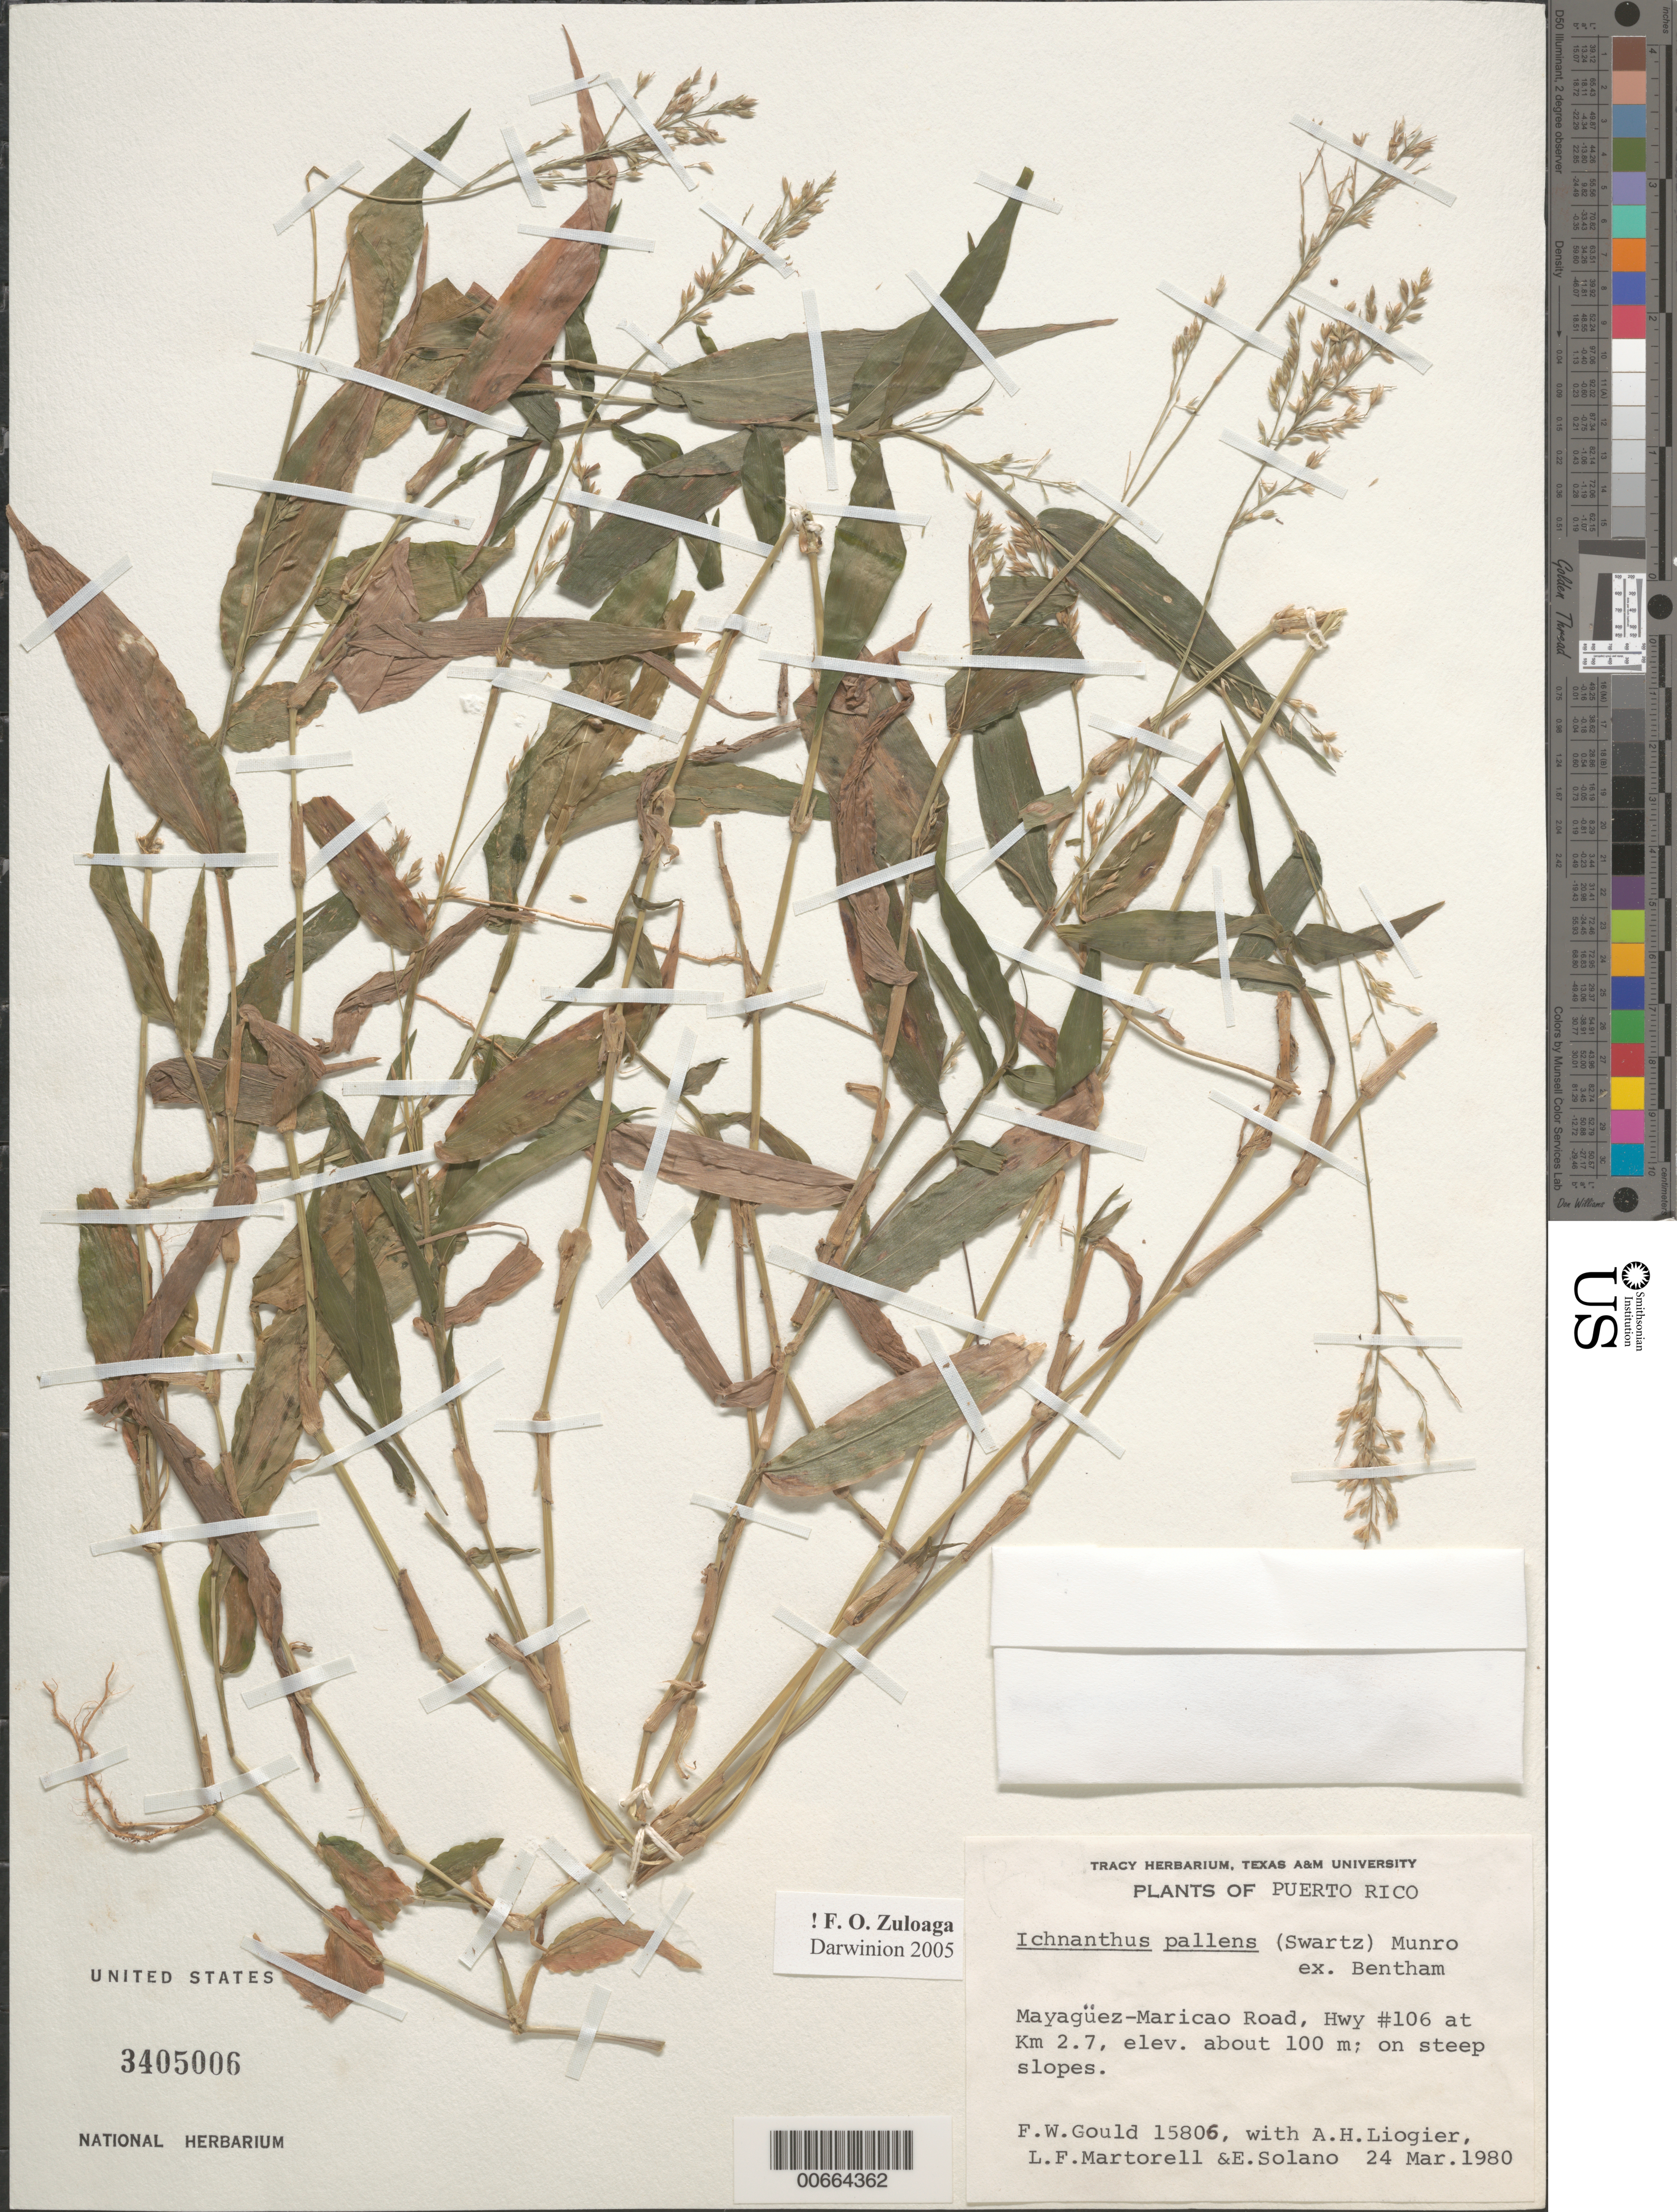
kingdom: Plantae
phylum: Tracheophyta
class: Liliopsida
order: Poales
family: Poaceae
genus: Ichnanthus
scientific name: Ichnanthus pallens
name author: (Sw.) Munro ex Benth.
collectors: F. W. Gould, A. H. Liogier, L. Martorell & E. Solano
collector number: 15806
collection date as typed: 24 Mar 1980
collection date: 1980-03-24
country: Puerto Rico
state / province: Mayagüez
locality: Mayaguez-Maricao Road, hwy 106 at km 2.7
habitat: Steep slopes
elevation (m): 100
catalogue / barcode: US 3405006